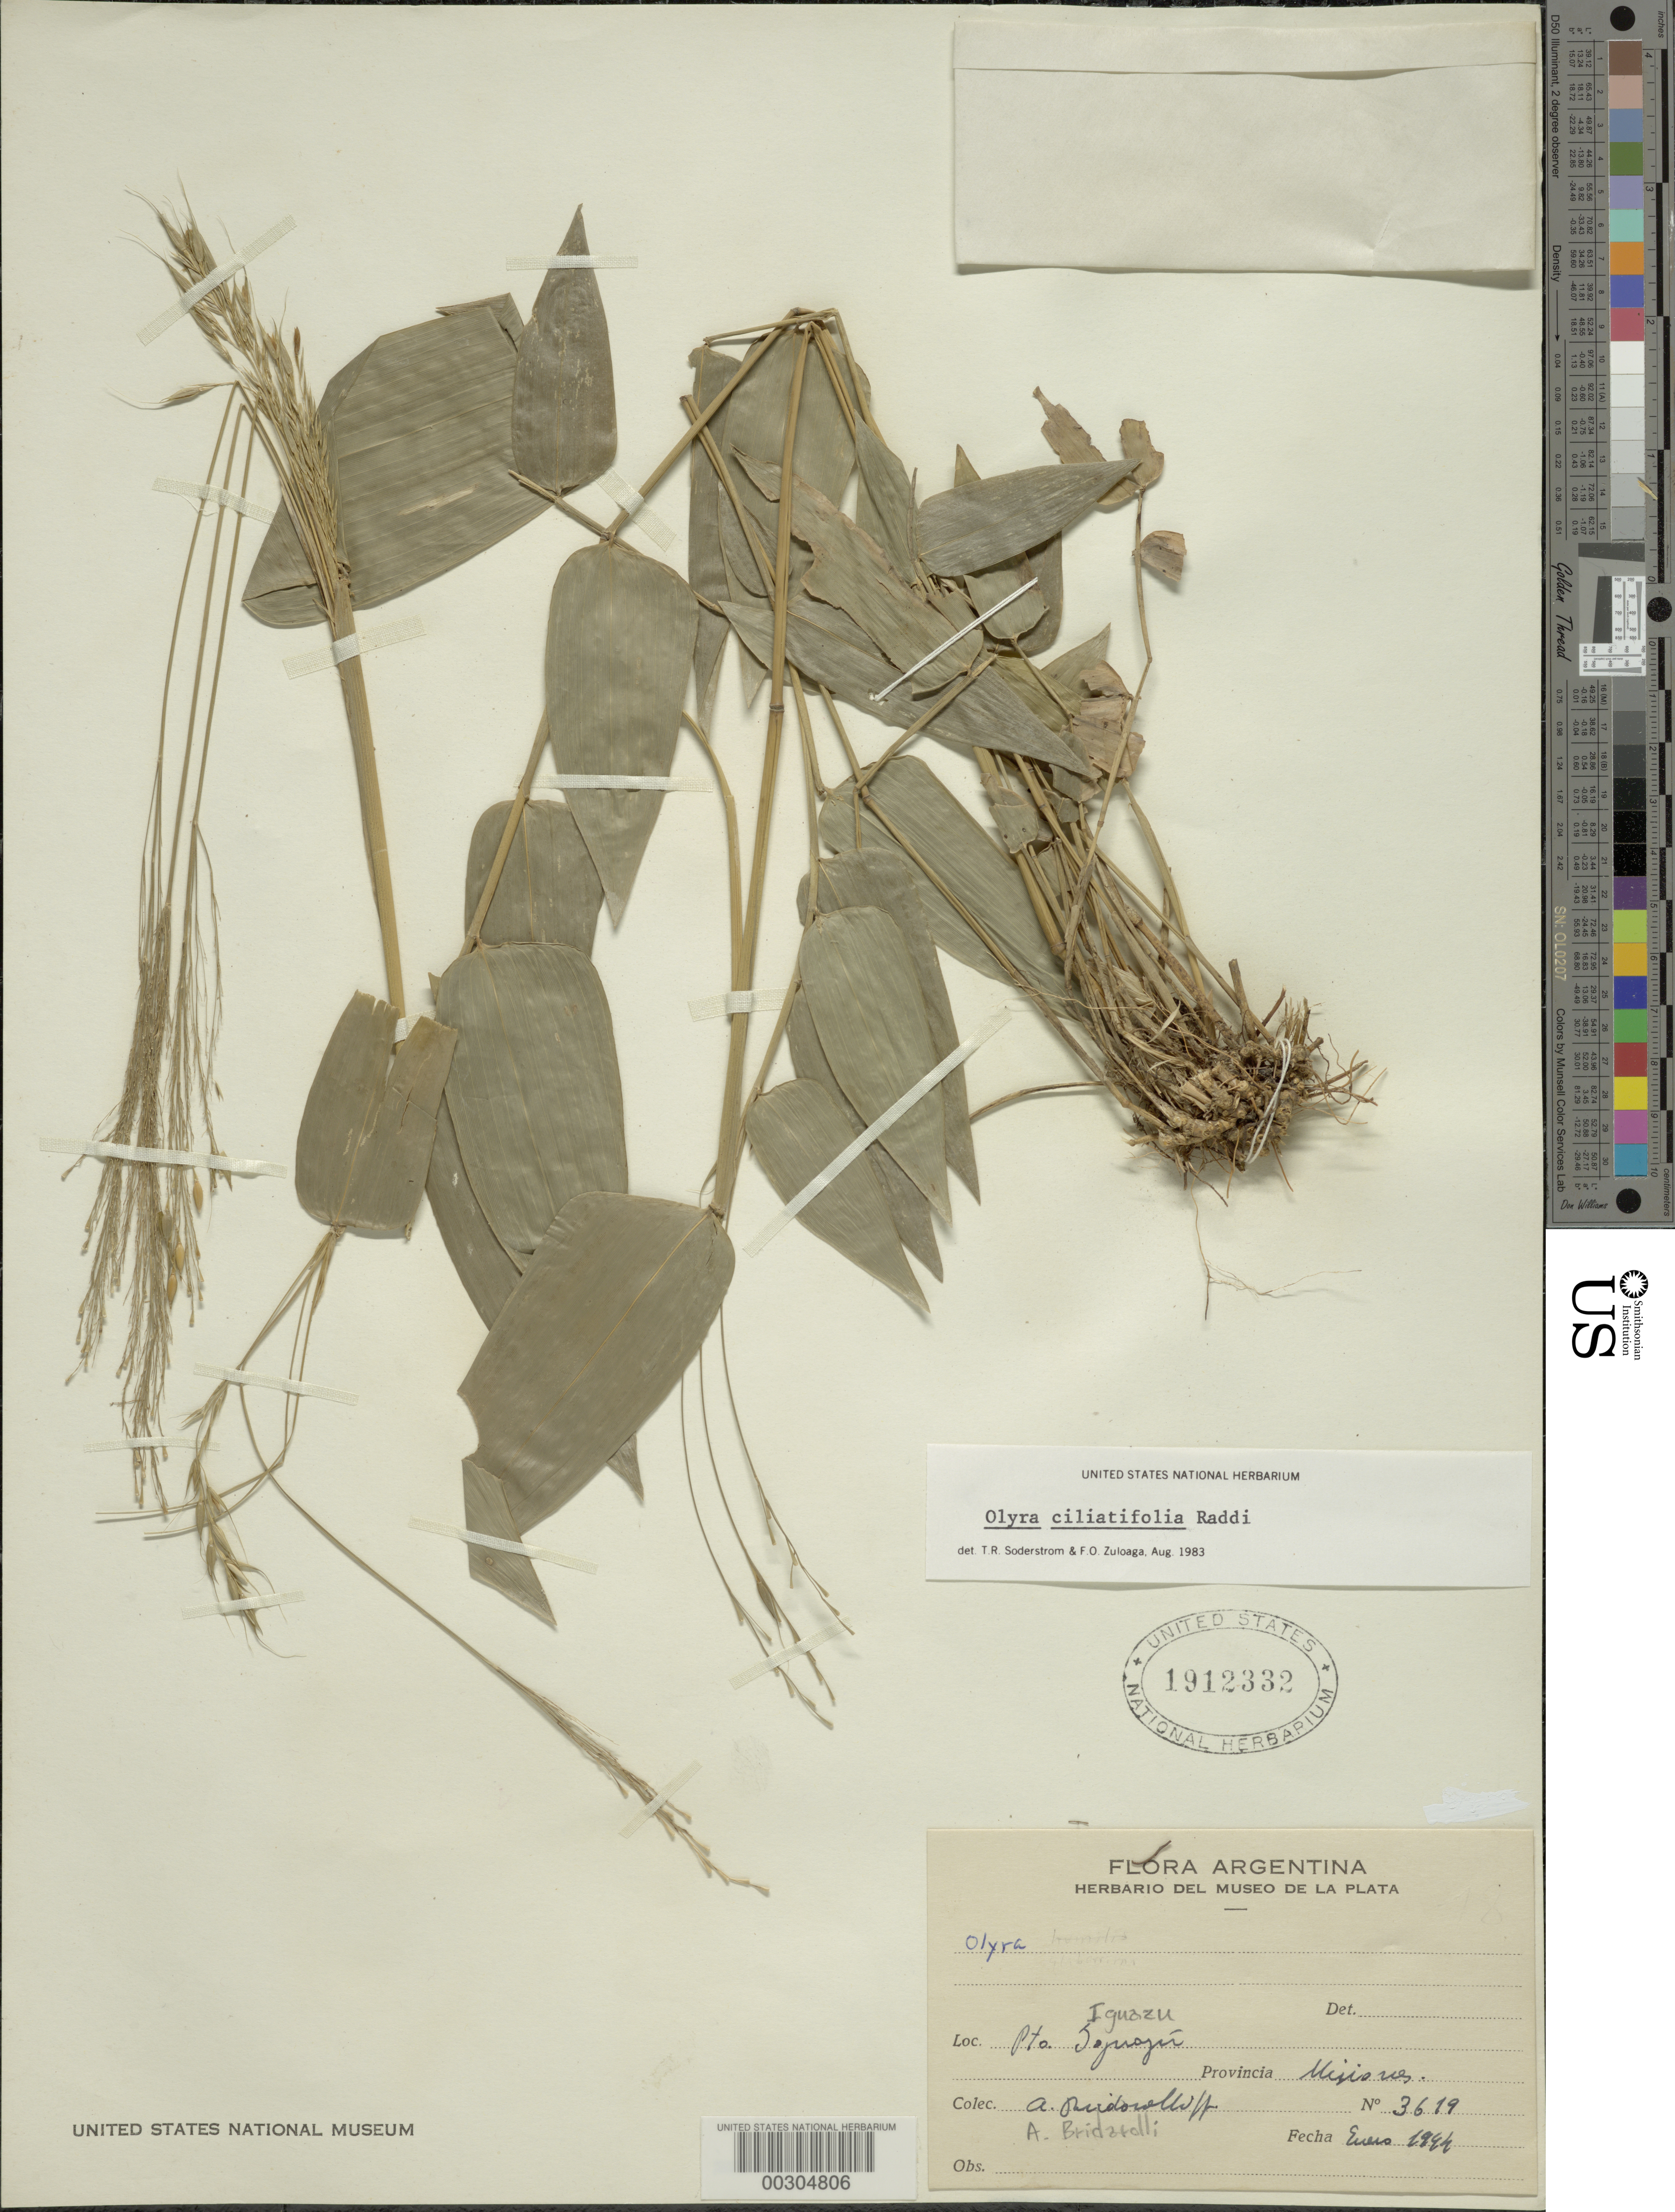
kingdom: Plantae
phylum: Tracheophyta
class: Liliopsida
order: Poales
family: Poaceae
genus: Olyra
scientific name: Olyra ciliatifolia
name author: Raddi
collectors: A. Bridarolli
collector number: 3619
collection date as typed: Jan 1944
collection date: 1944-01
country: Argentina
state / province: Misiones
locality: Puerto Iguazu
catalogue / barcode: US 1912332